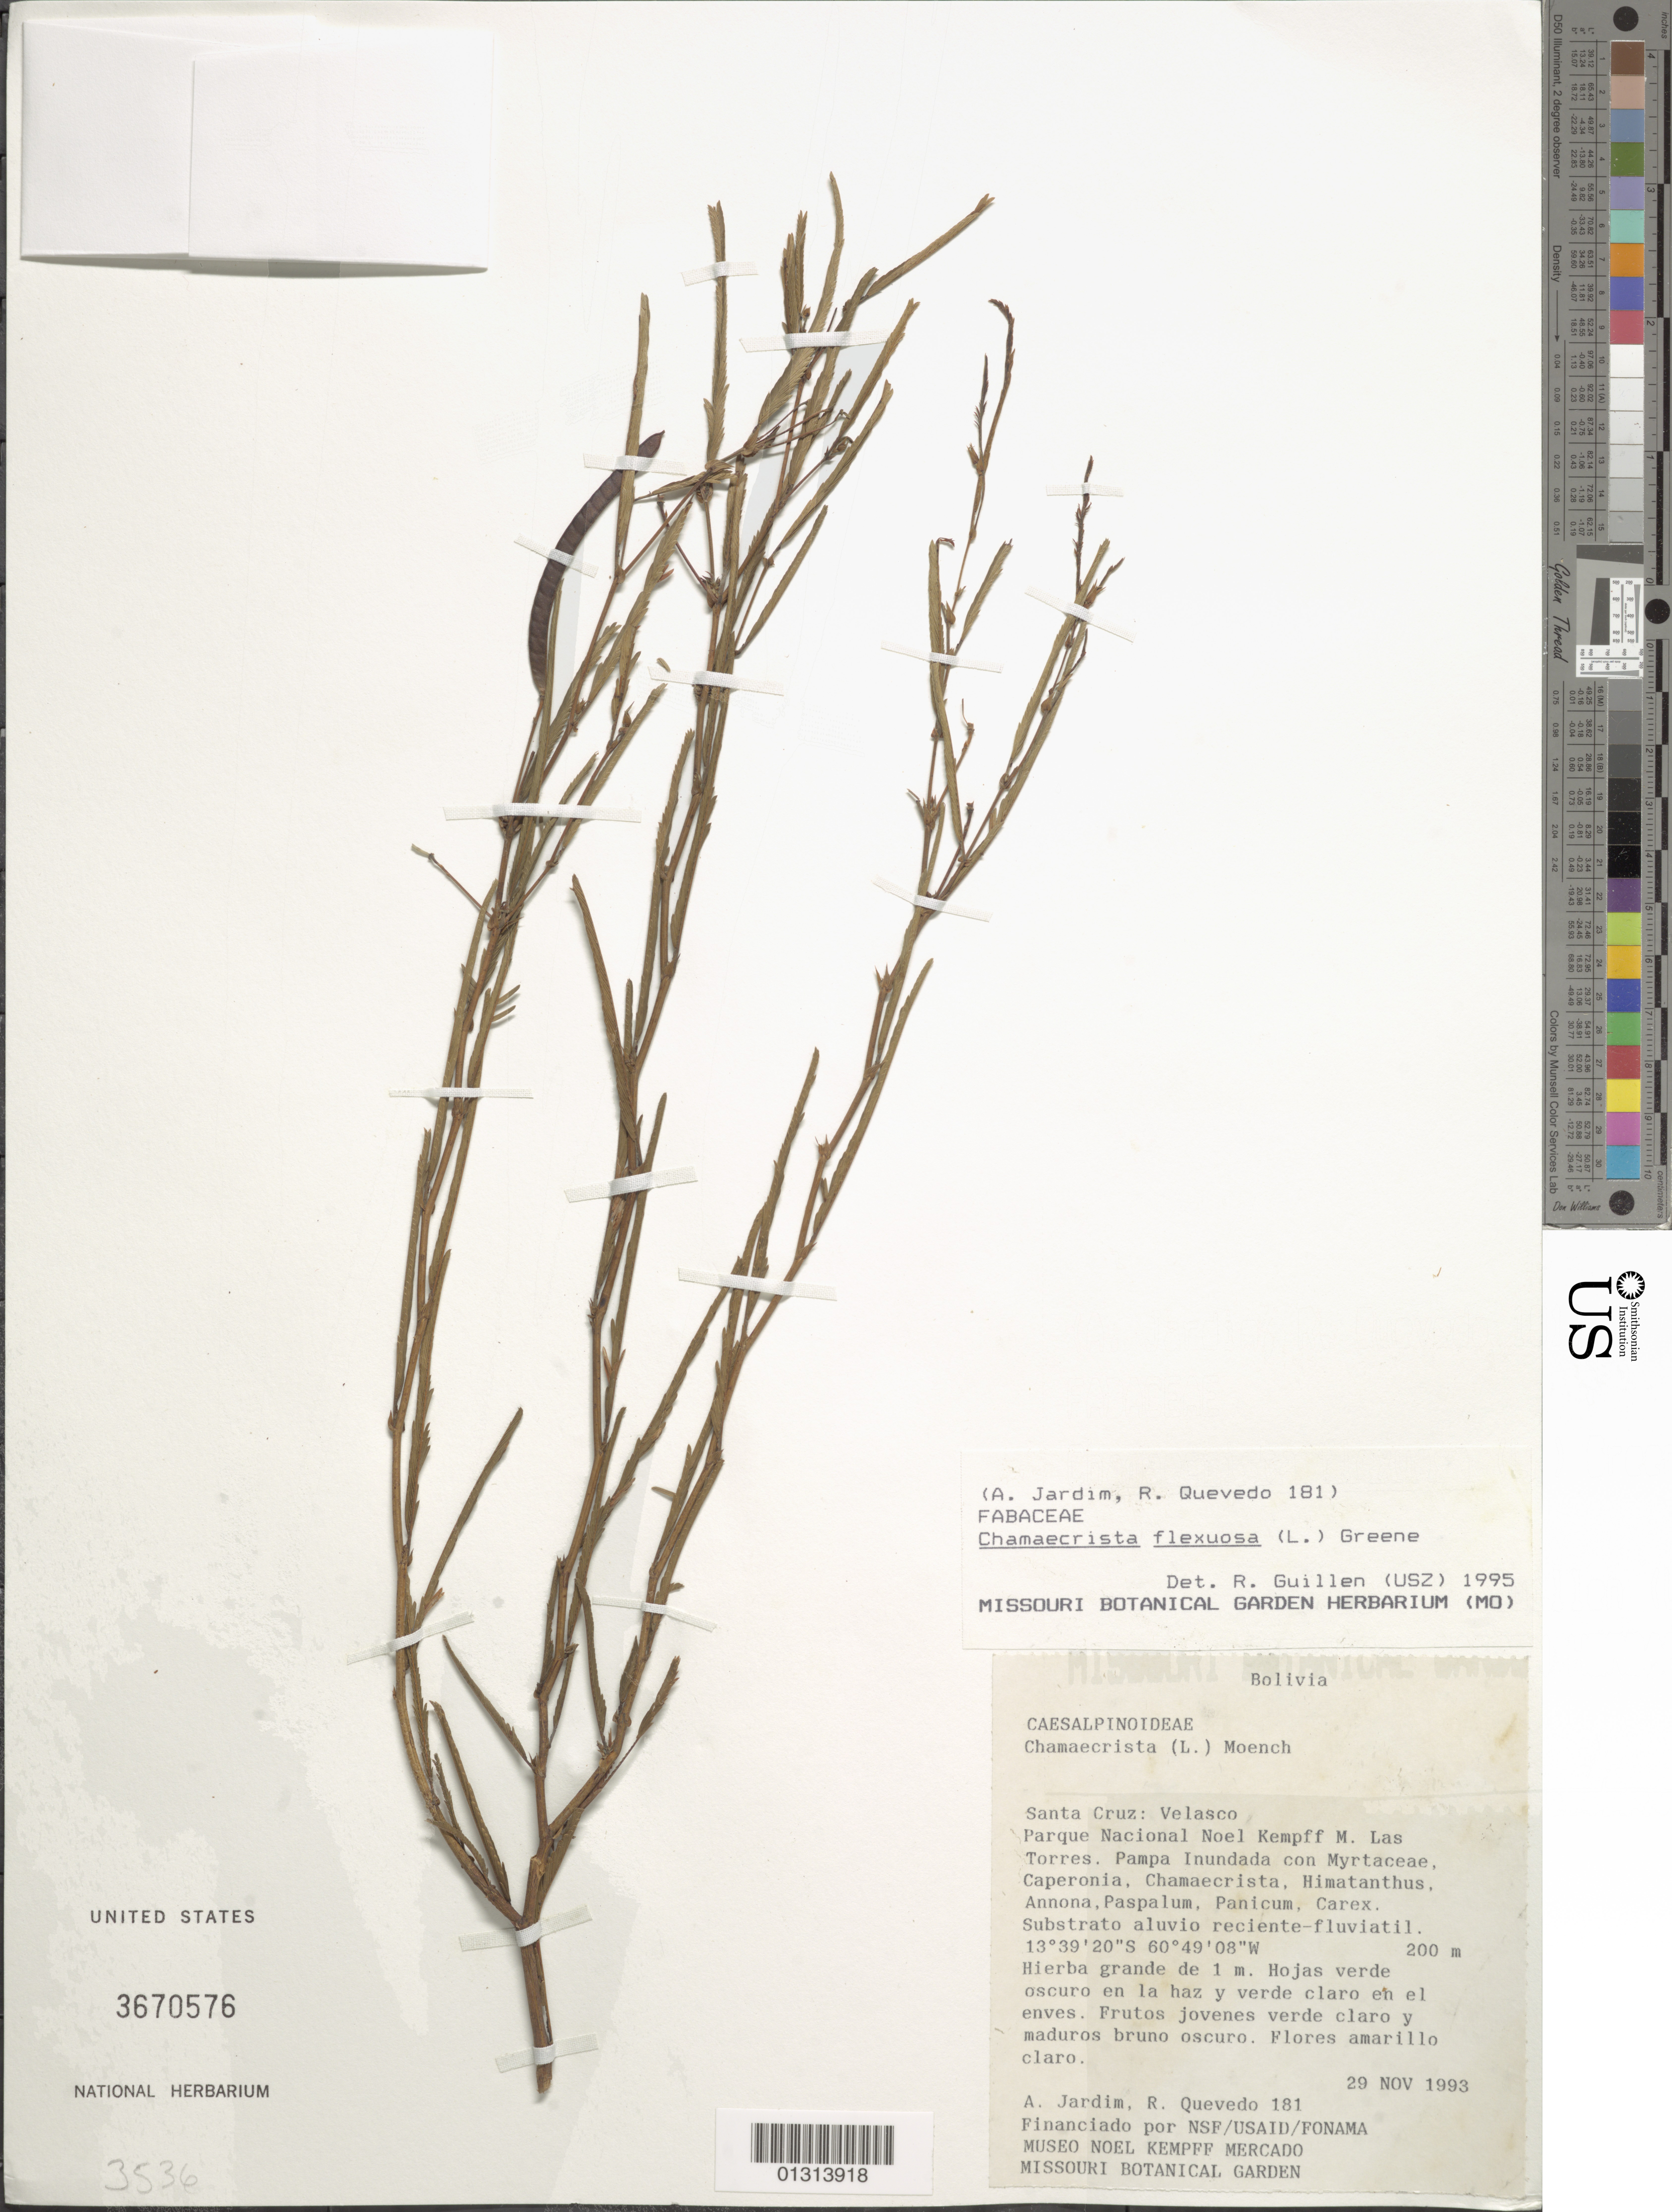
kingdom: Plantae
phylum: Tracheophyta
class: Magnoliopsida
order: Fabales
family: Fabaceae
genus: Chamaecrista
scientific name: Chamaecrista flexuosa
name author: (L.) Greene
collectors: A. Jardim & R. Quevedo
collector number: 181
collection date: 1993-11-29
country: Bolivia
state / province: Santa Cruz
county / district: Velasco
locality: Noel Kempff M. Las Torres National Park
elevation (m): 200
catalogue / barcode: US 3670576